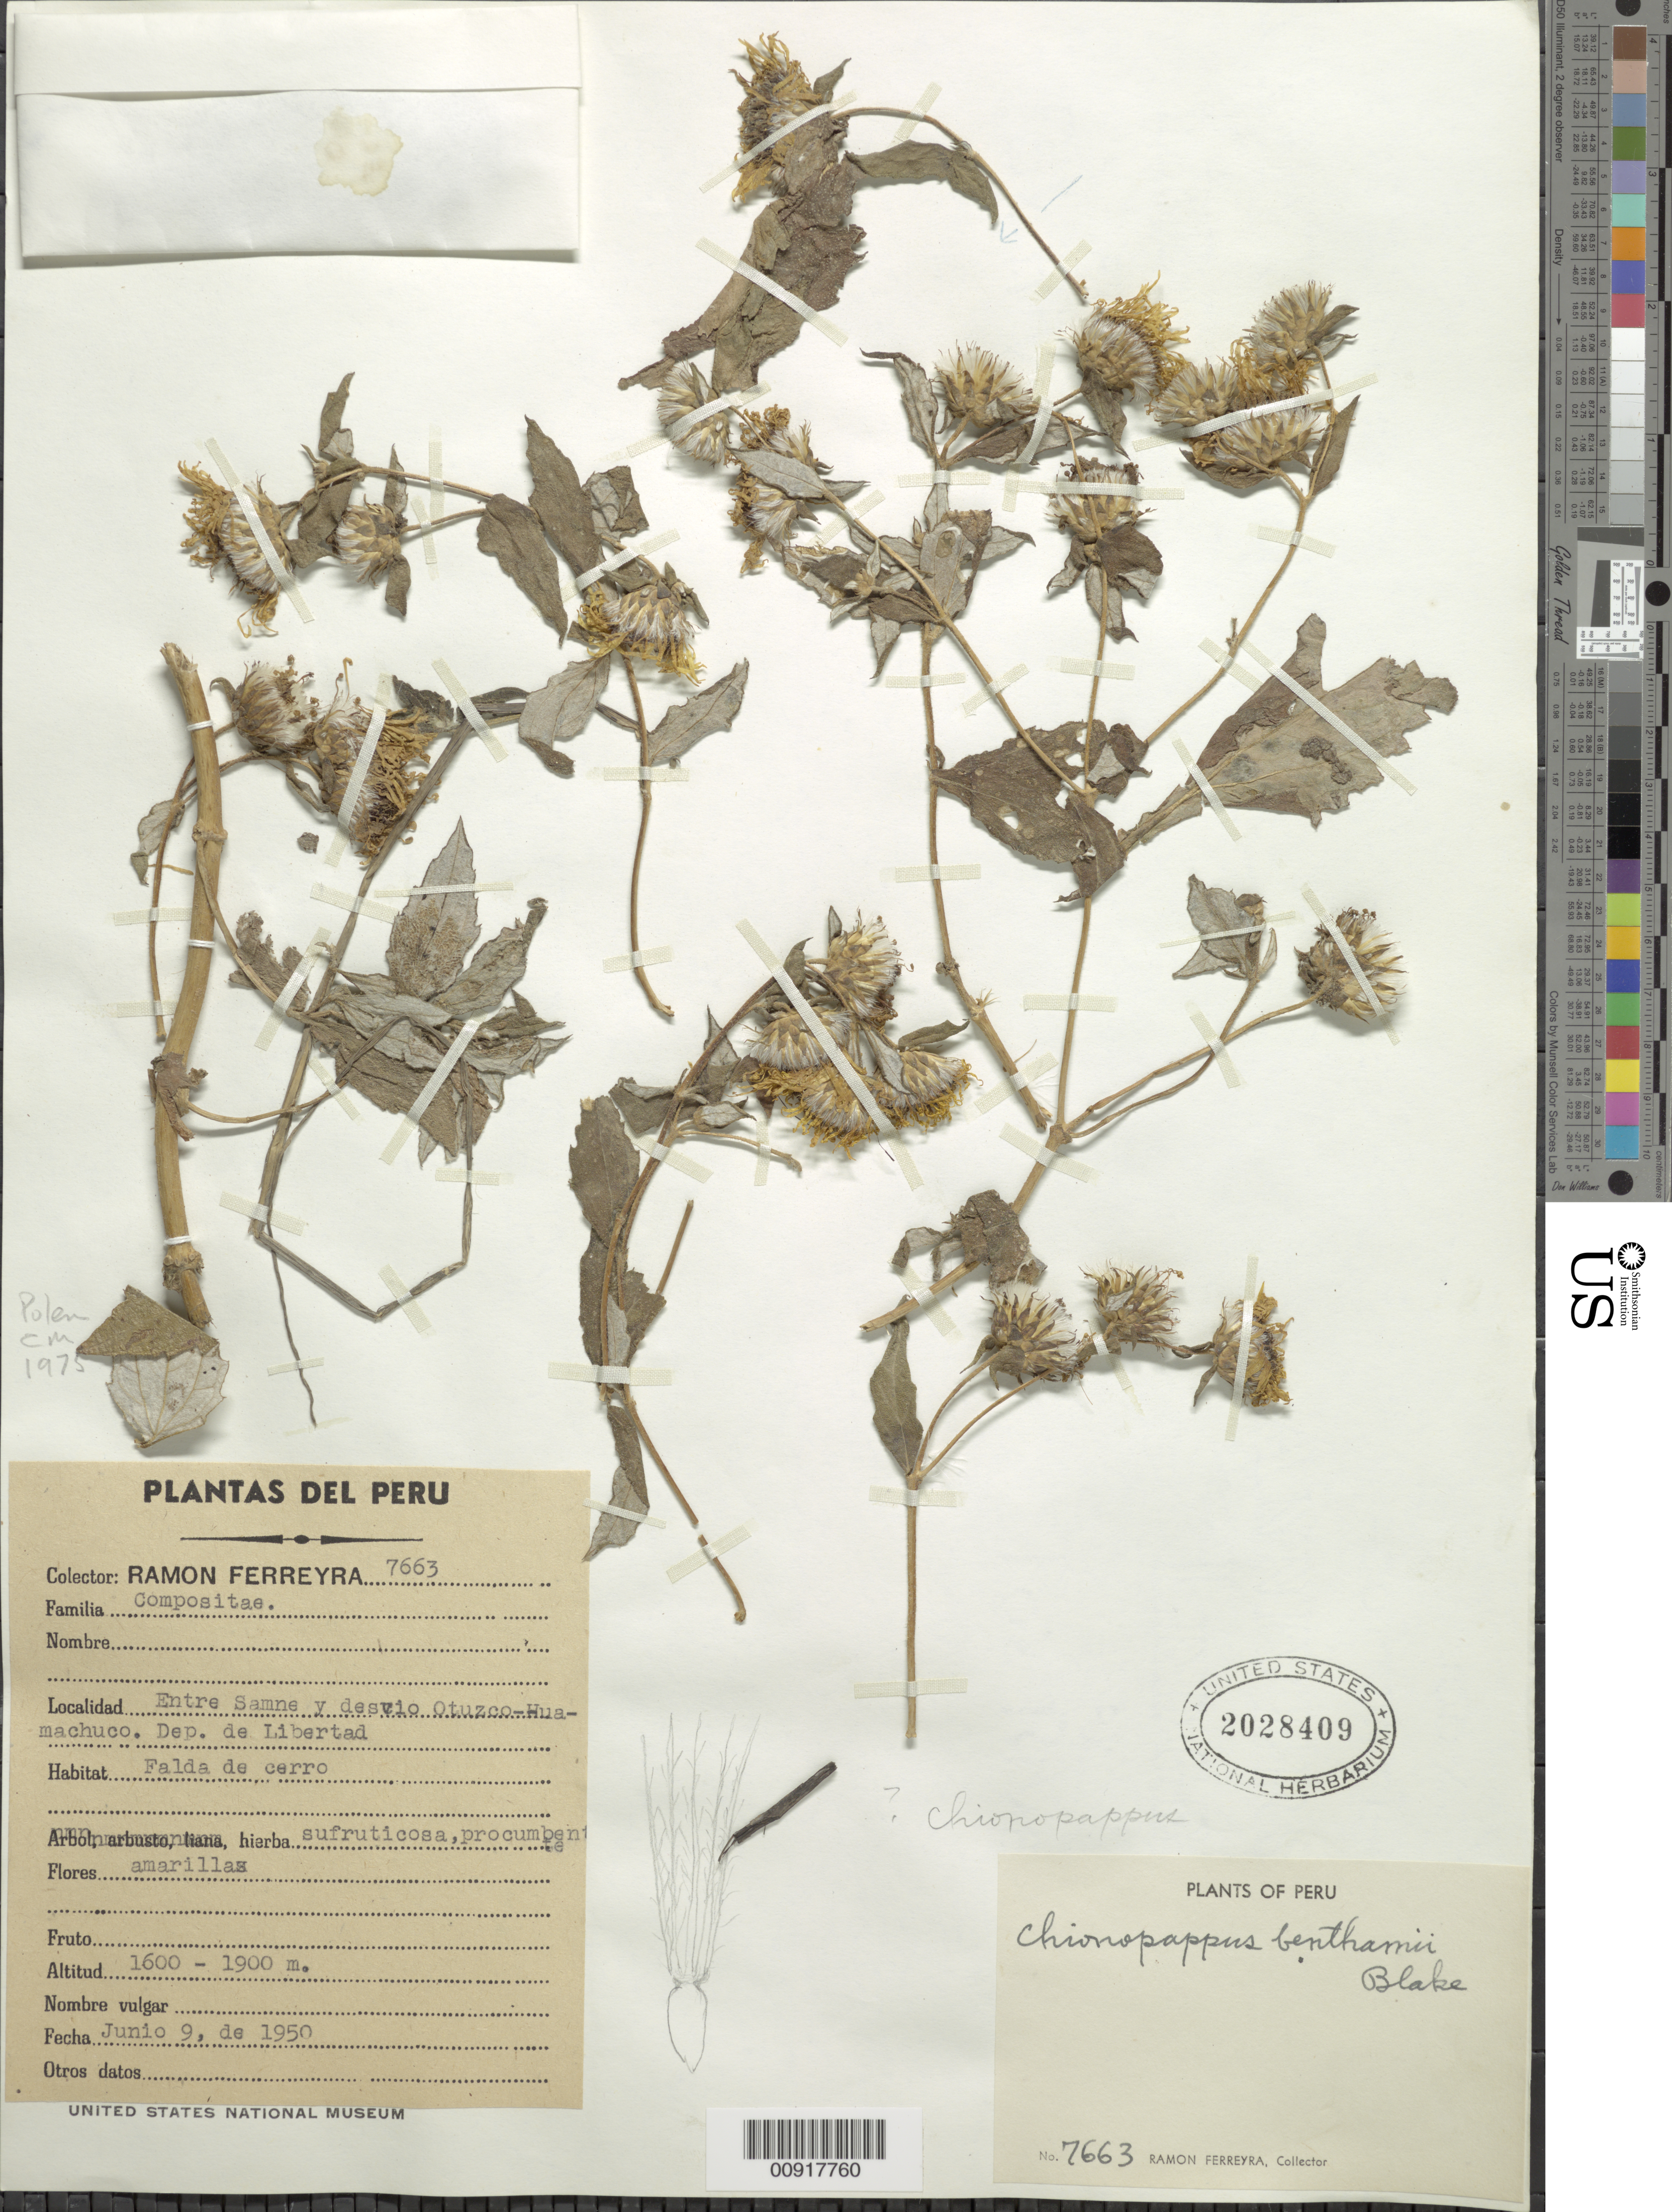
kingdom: Plantae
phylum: Tracheophyta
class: Magnoliopsida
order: Asterales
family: Asteraceae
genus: Chionopappus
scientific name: Chionopappus benthamii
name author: S.F. Blake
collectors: R. A. Ferreyra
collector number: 7663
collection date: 1950-06-09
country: Peru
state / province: La Libertad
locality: Entre Samne y desvio Otuzco - Huamachuco, Dep. de Libertad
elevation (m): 1600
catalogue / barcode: US 2028409